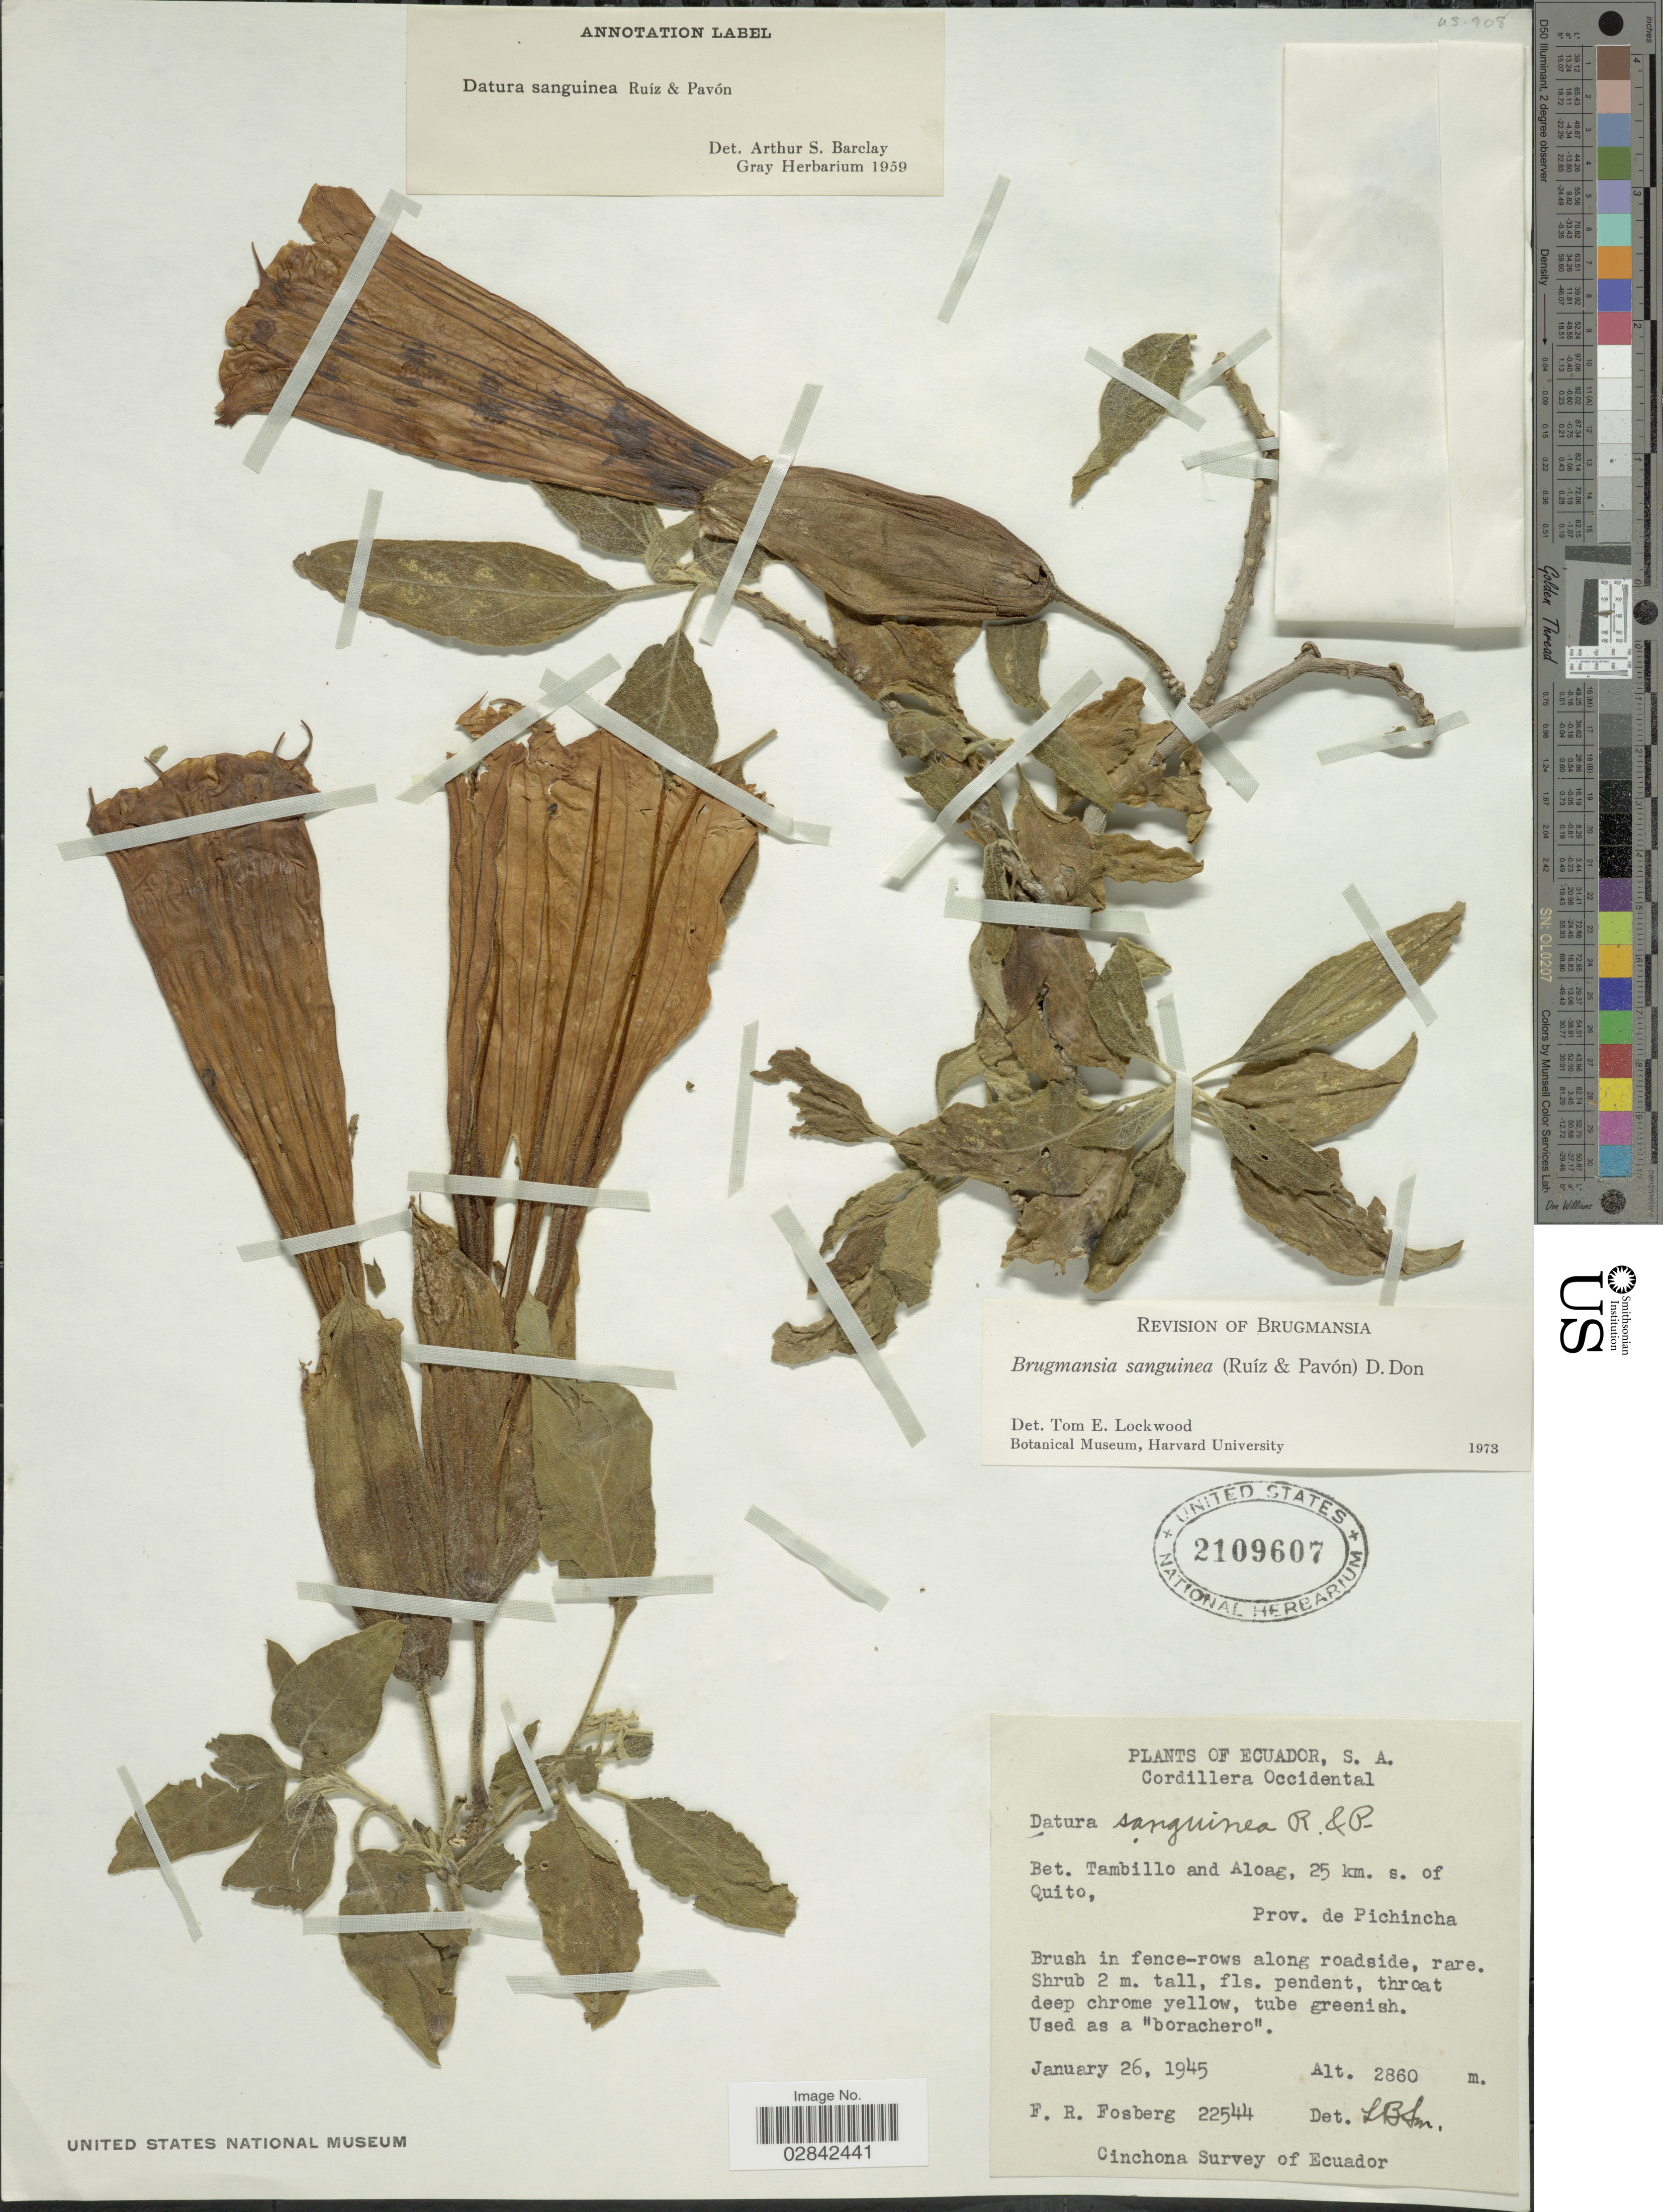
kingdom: Plantae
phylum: Tracheophyta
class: Magnoliopsida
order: Solanales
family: Solanaceae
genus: Brugmansia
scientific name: Brugmansia sanguinea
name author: (Ruiz & Pav.) D. Don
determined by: Lockwood, T. E.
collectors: F. R. Fosberg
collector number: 22544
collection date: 1945-01-26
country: Ecuador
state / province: Pichincha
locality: Bet. Tambillo and Aloag, 25 km. s. of Quito.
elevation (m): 2860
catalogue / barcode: US 2109607